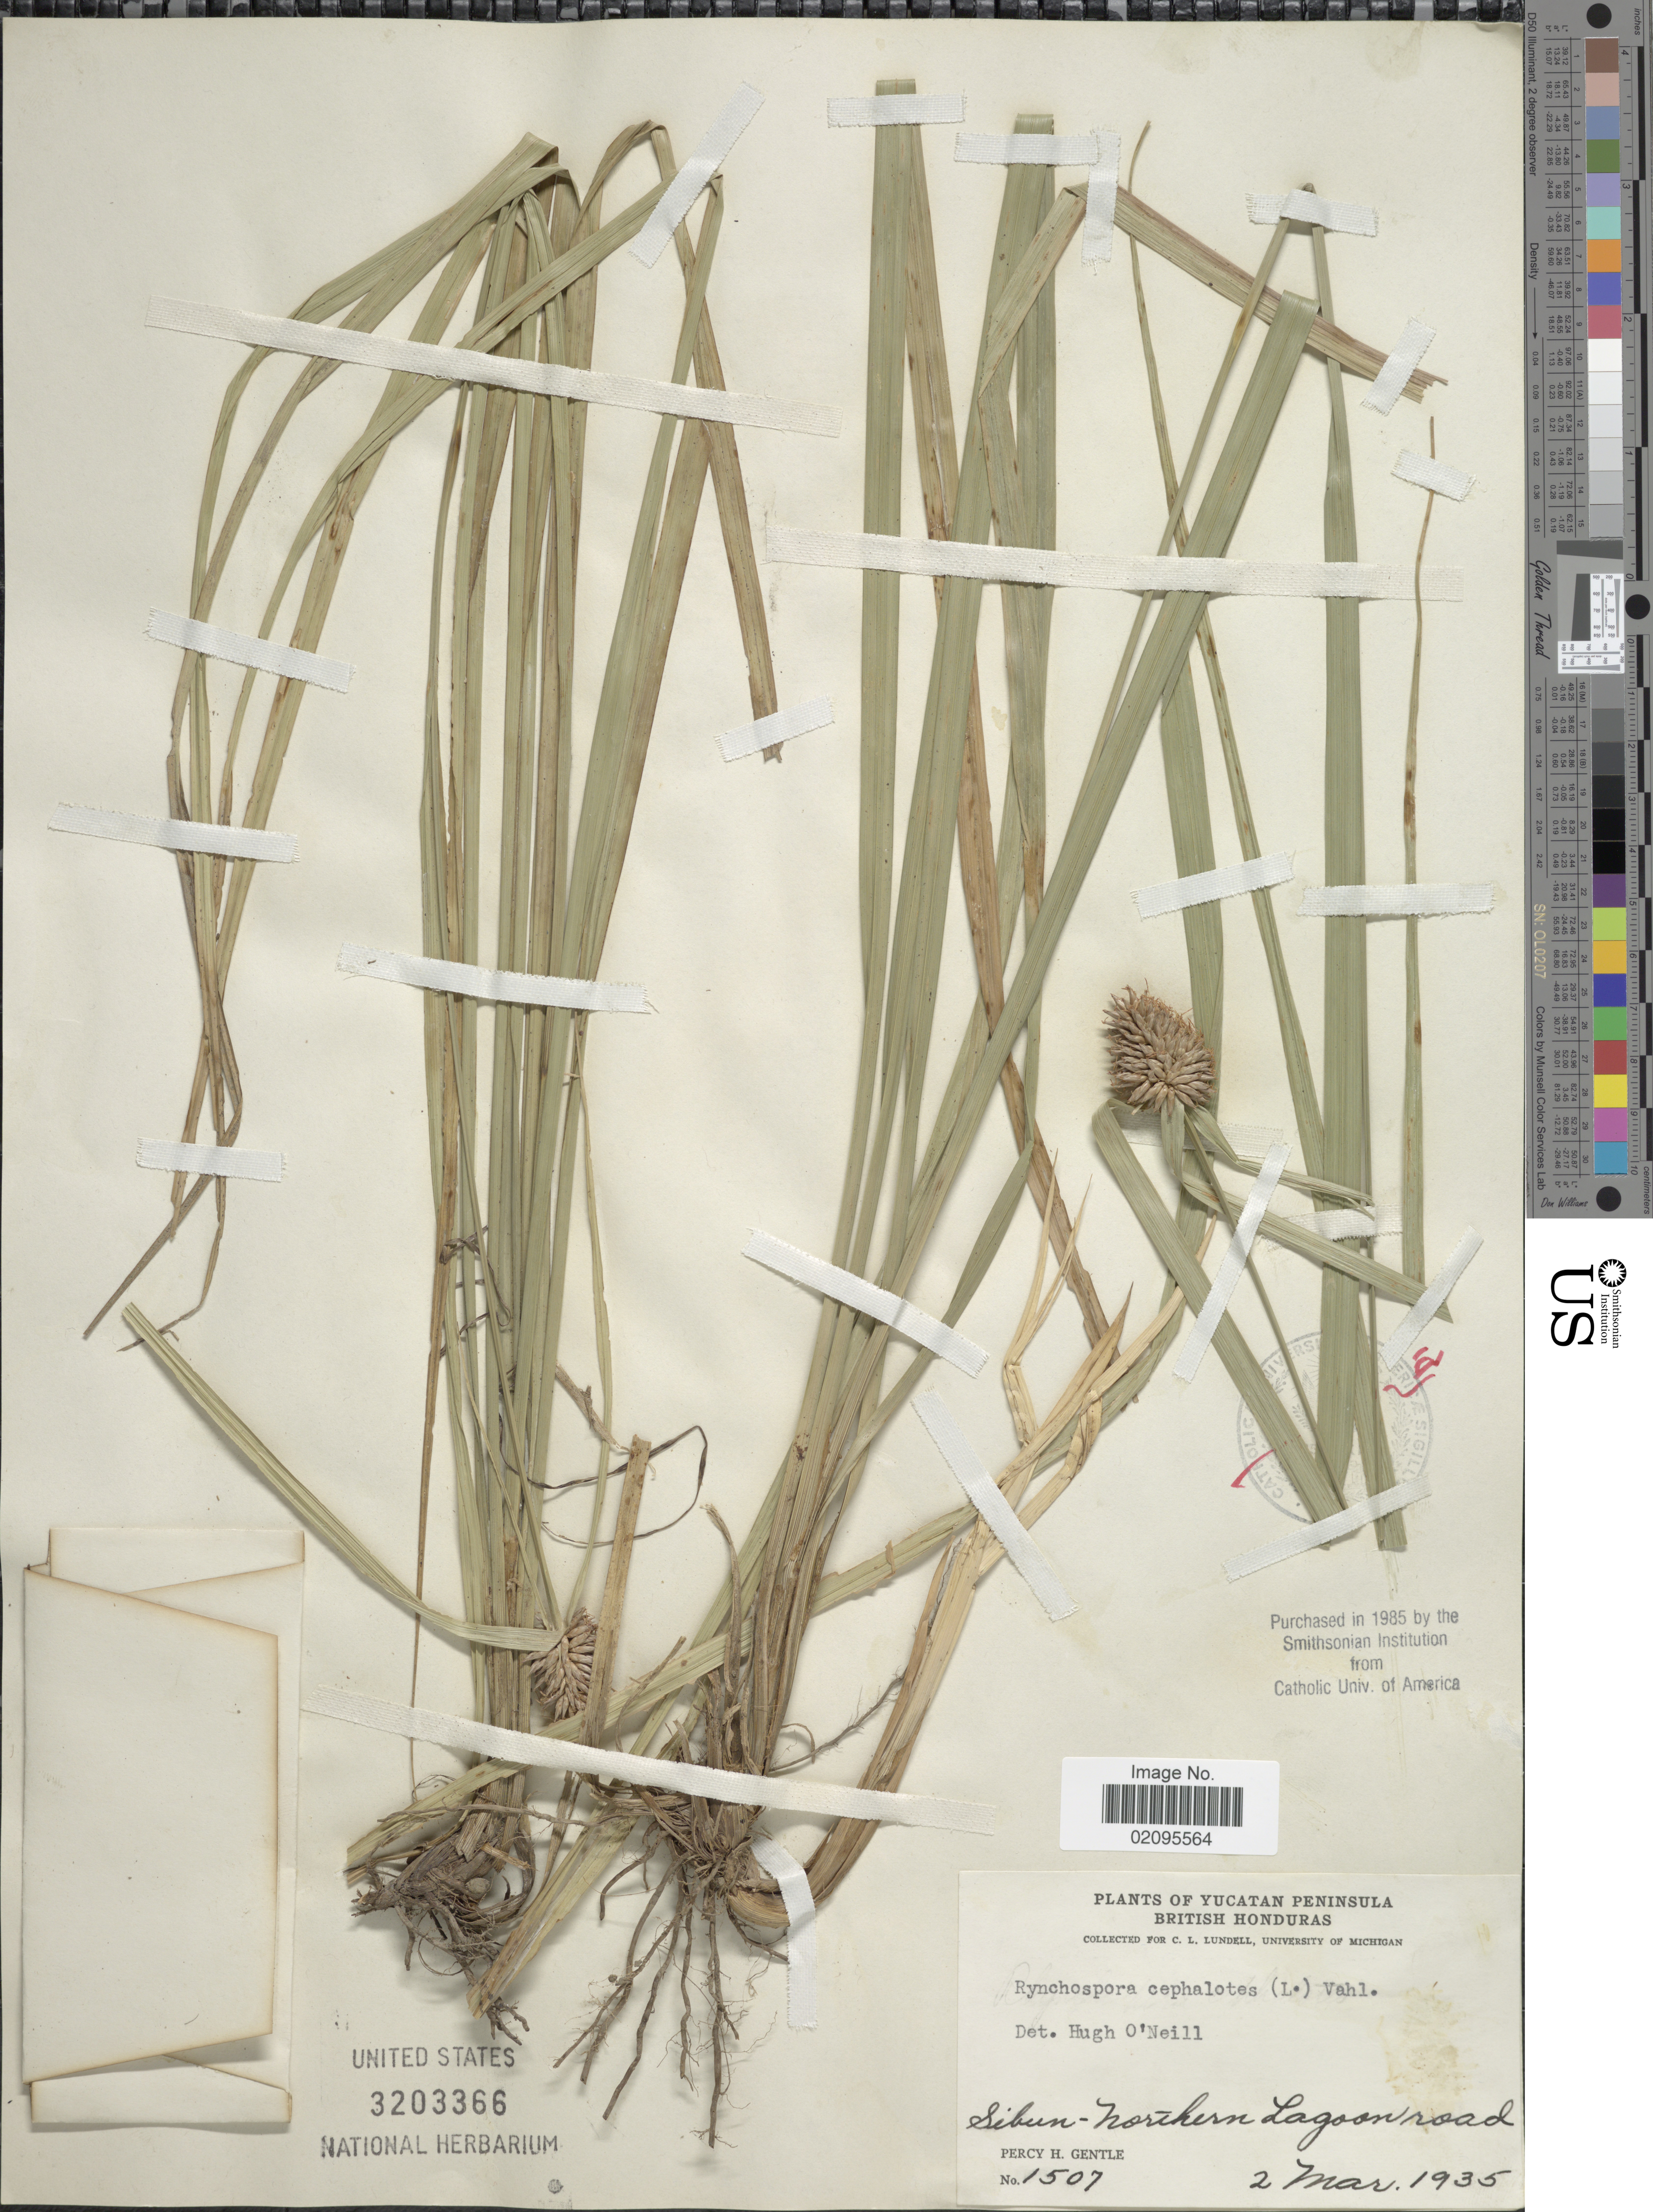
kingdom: Plantae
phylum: Tracheophyta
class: Liliopsida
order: Poales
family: Cyperaceae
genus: Rhynchospora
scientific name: Rhynchospora cephalotes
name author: (L.) Vahl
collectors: P. H. Gentle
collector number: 1507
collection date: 1935-03-02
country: Belize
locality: British Honduras, Yucatan Peninsula, Sibun-Northern Lagoon road.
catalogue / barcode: US 3203366